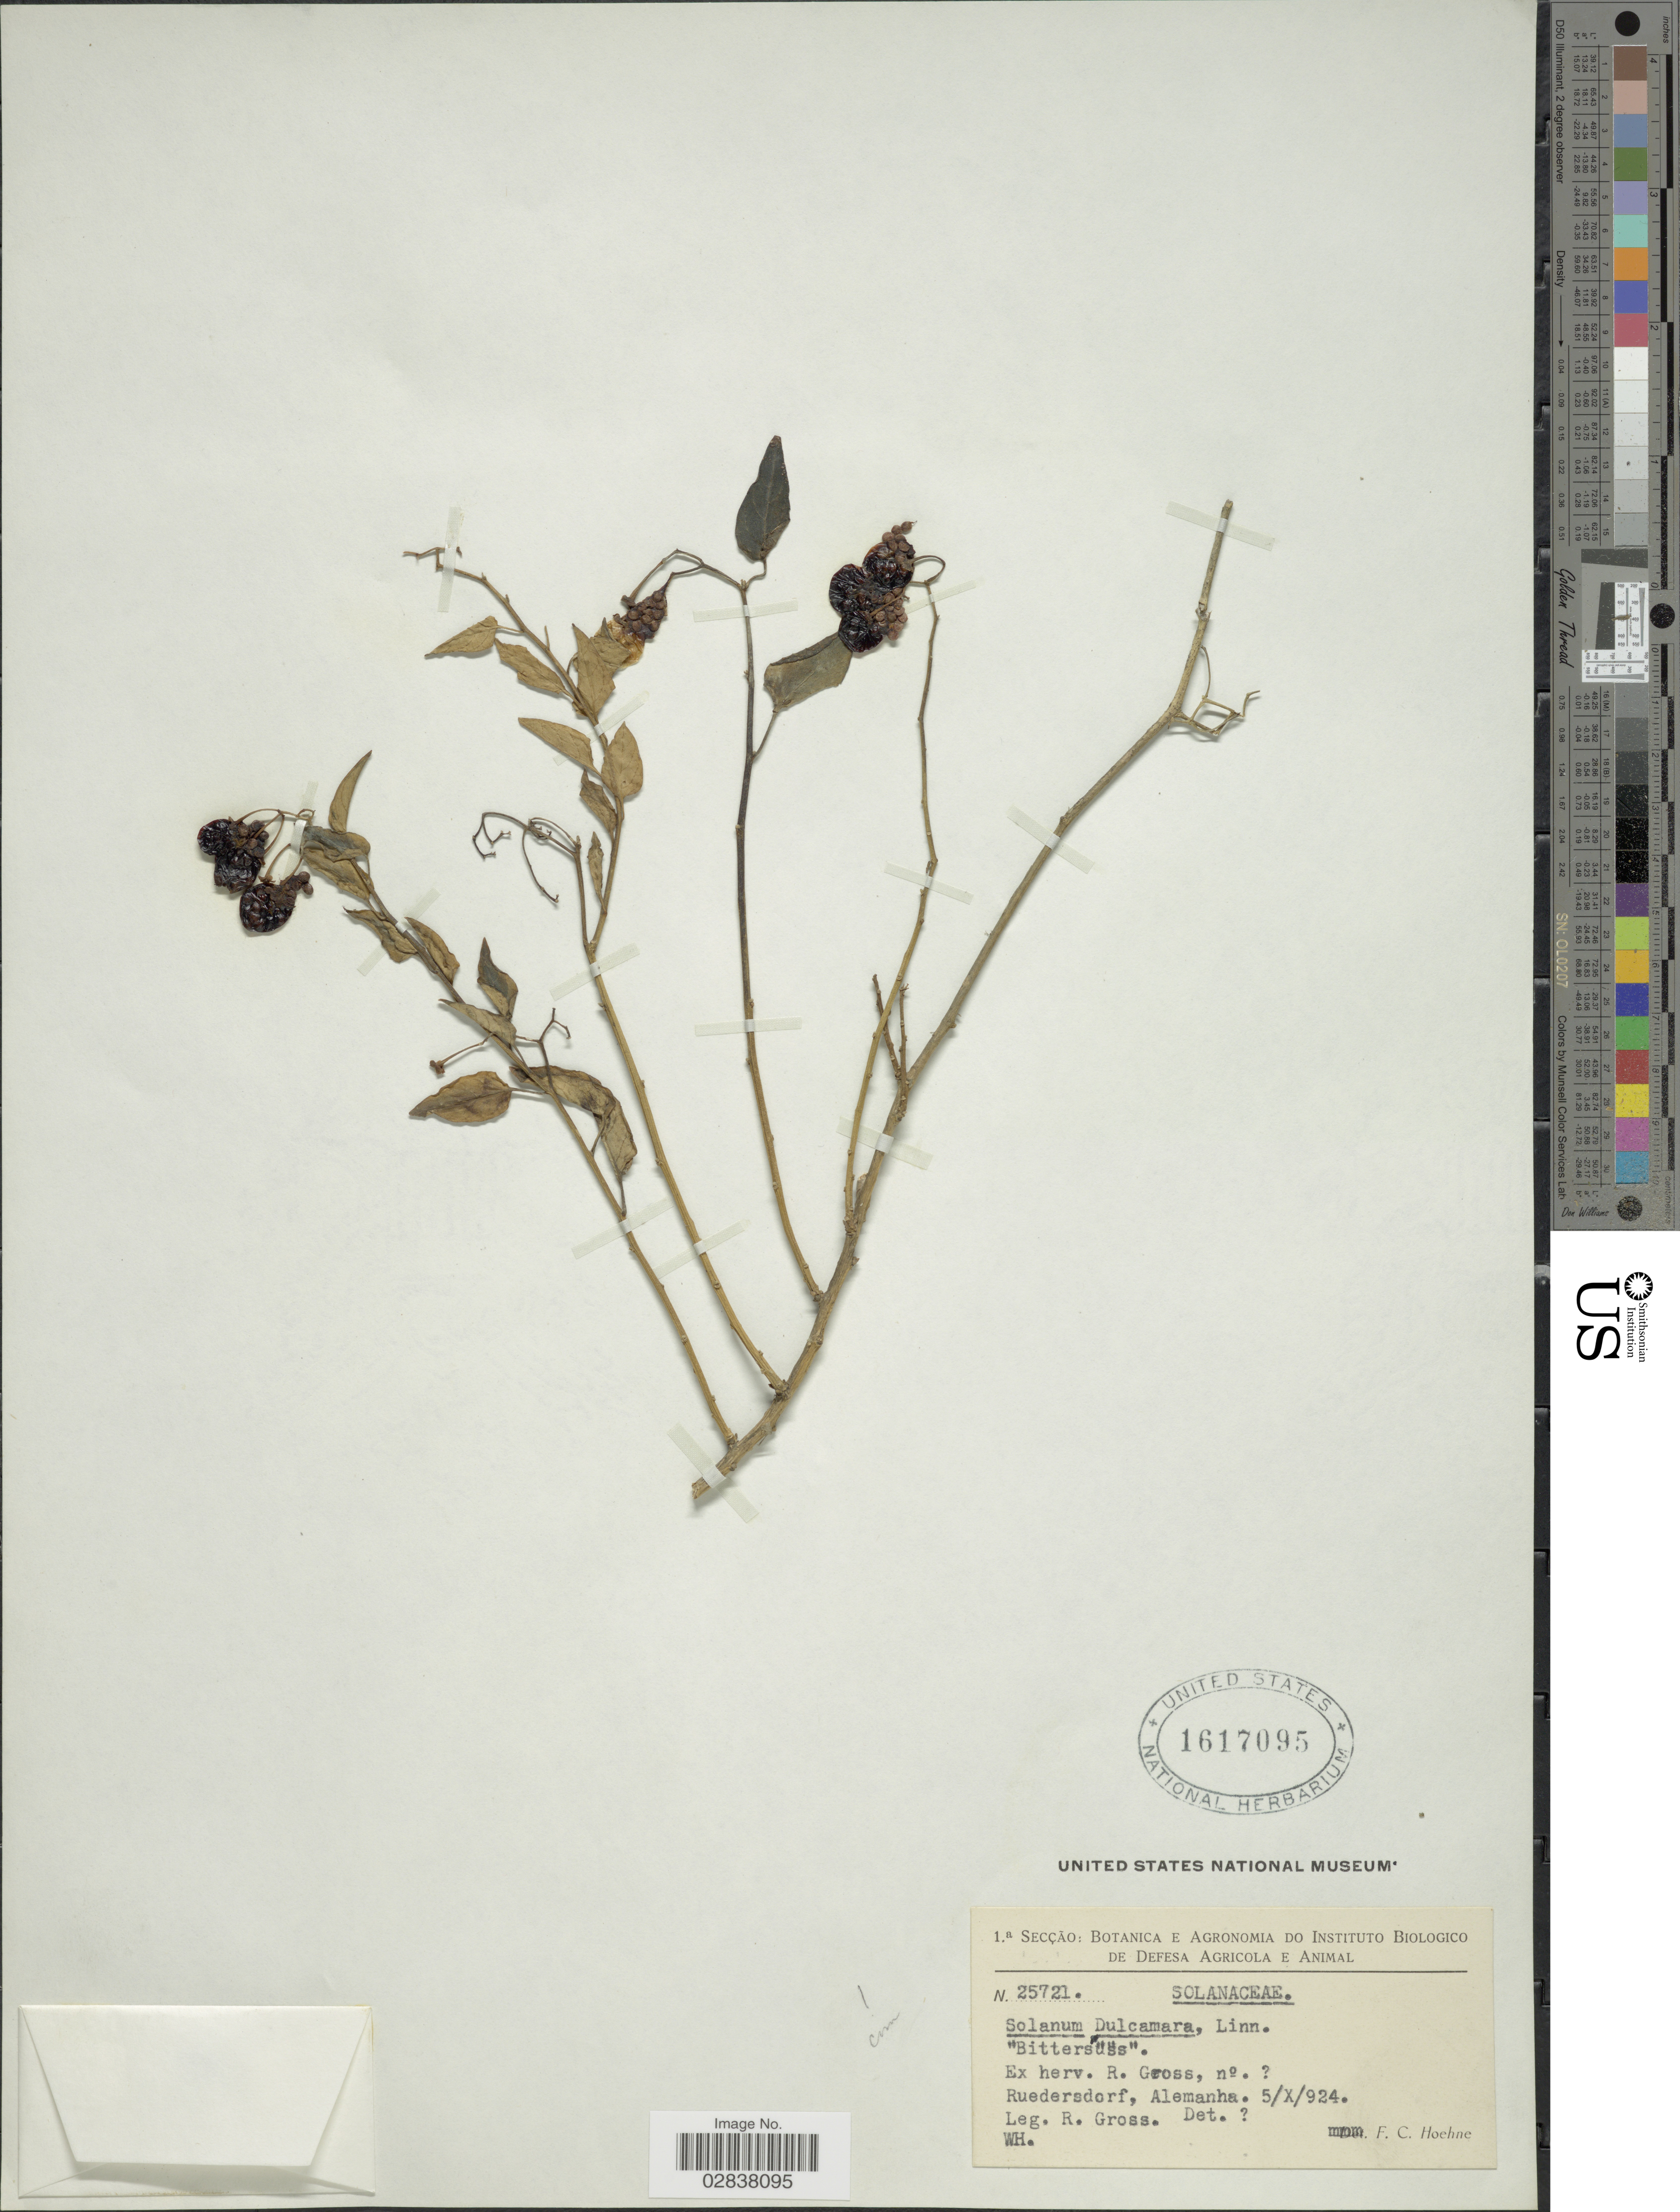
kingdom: Plantae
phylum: Tracheophyta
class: Magnoliopsida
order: Solanales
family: Solanaceae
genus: Solanum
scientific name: Solanum dulcamara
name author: L.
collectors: R. Gross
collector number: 25721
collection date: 1924-10-05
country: Germany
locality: Ruedersdorf, Alemanha.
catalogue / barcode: US 1617095